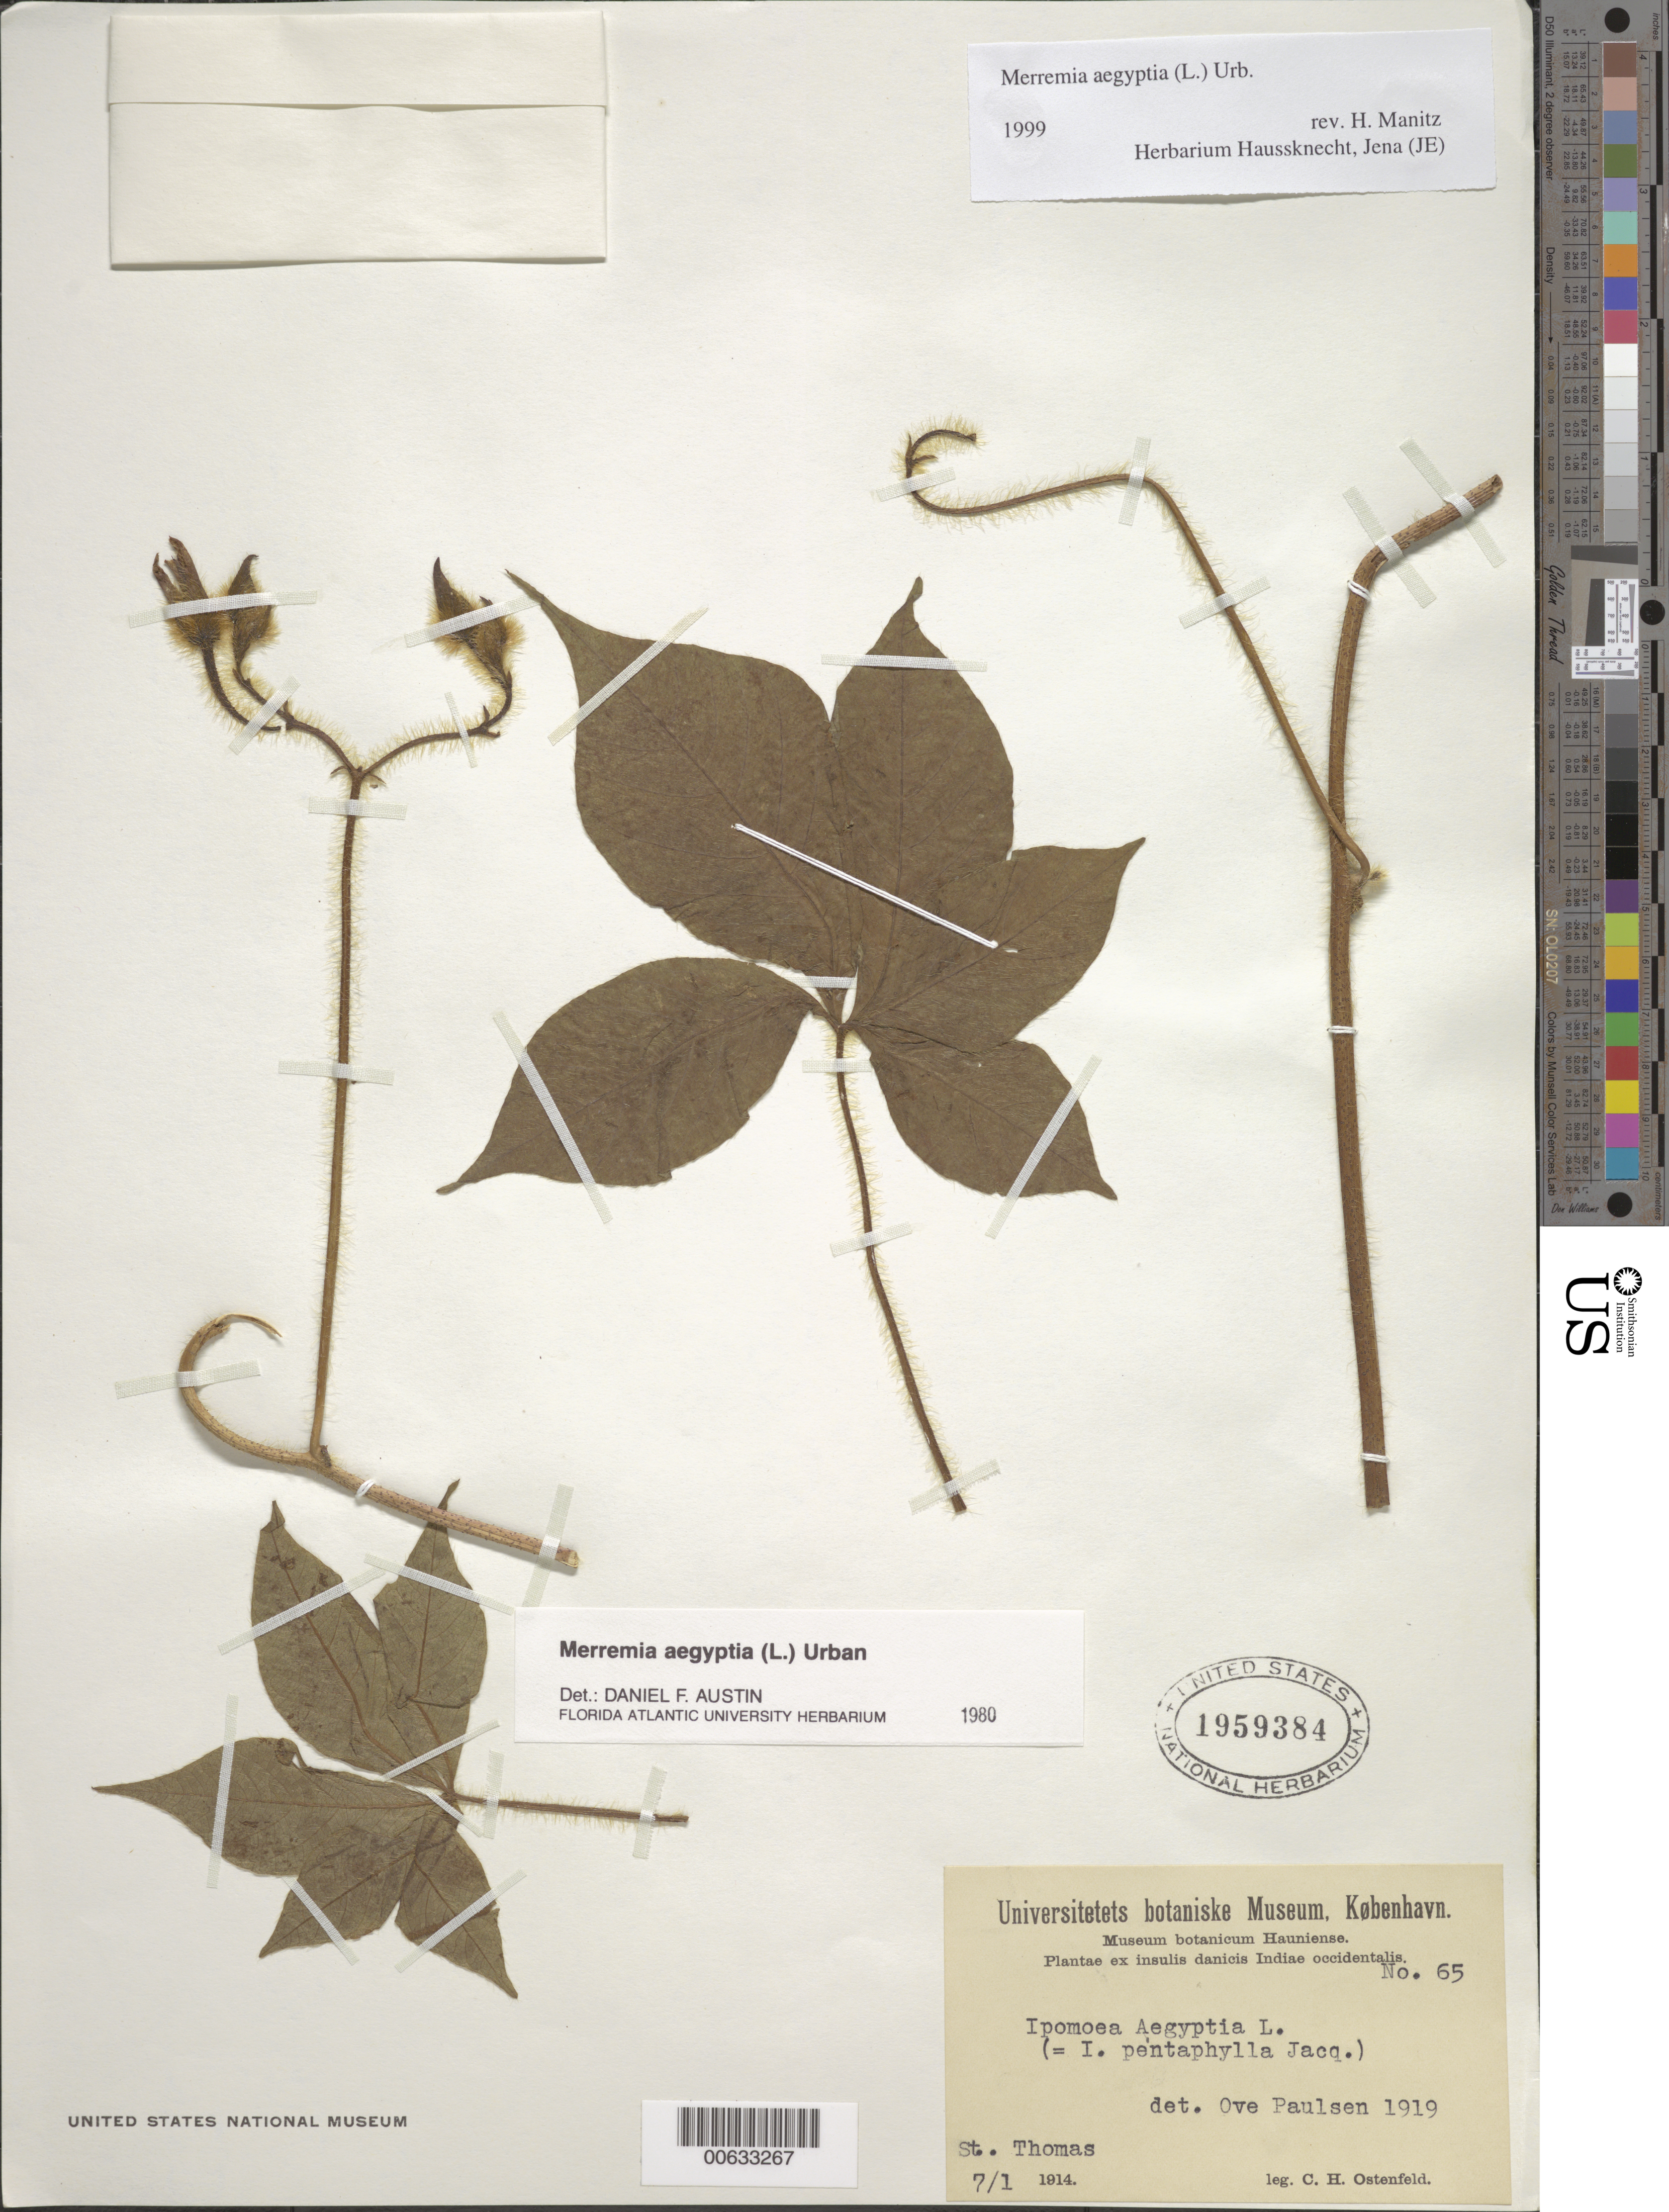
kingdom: Plantae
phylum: Tracheophyta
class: Magnoliopsida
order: Solanales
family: Convolvulaceae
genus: Distimake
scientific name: Distimake aegyptius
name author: (L.) A. R. Simões & Staples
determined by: Strong, Mark T., (BOT), Smithsonian Institution - National Museum of Natural History (UNITED STATES)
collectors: C. Ostenfeld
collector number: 65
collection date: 1914-01-07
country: U.S. Virgin Islands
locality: St. Thomas. Insulis danicis Indiae occidentalis.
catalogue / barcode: US 1959384